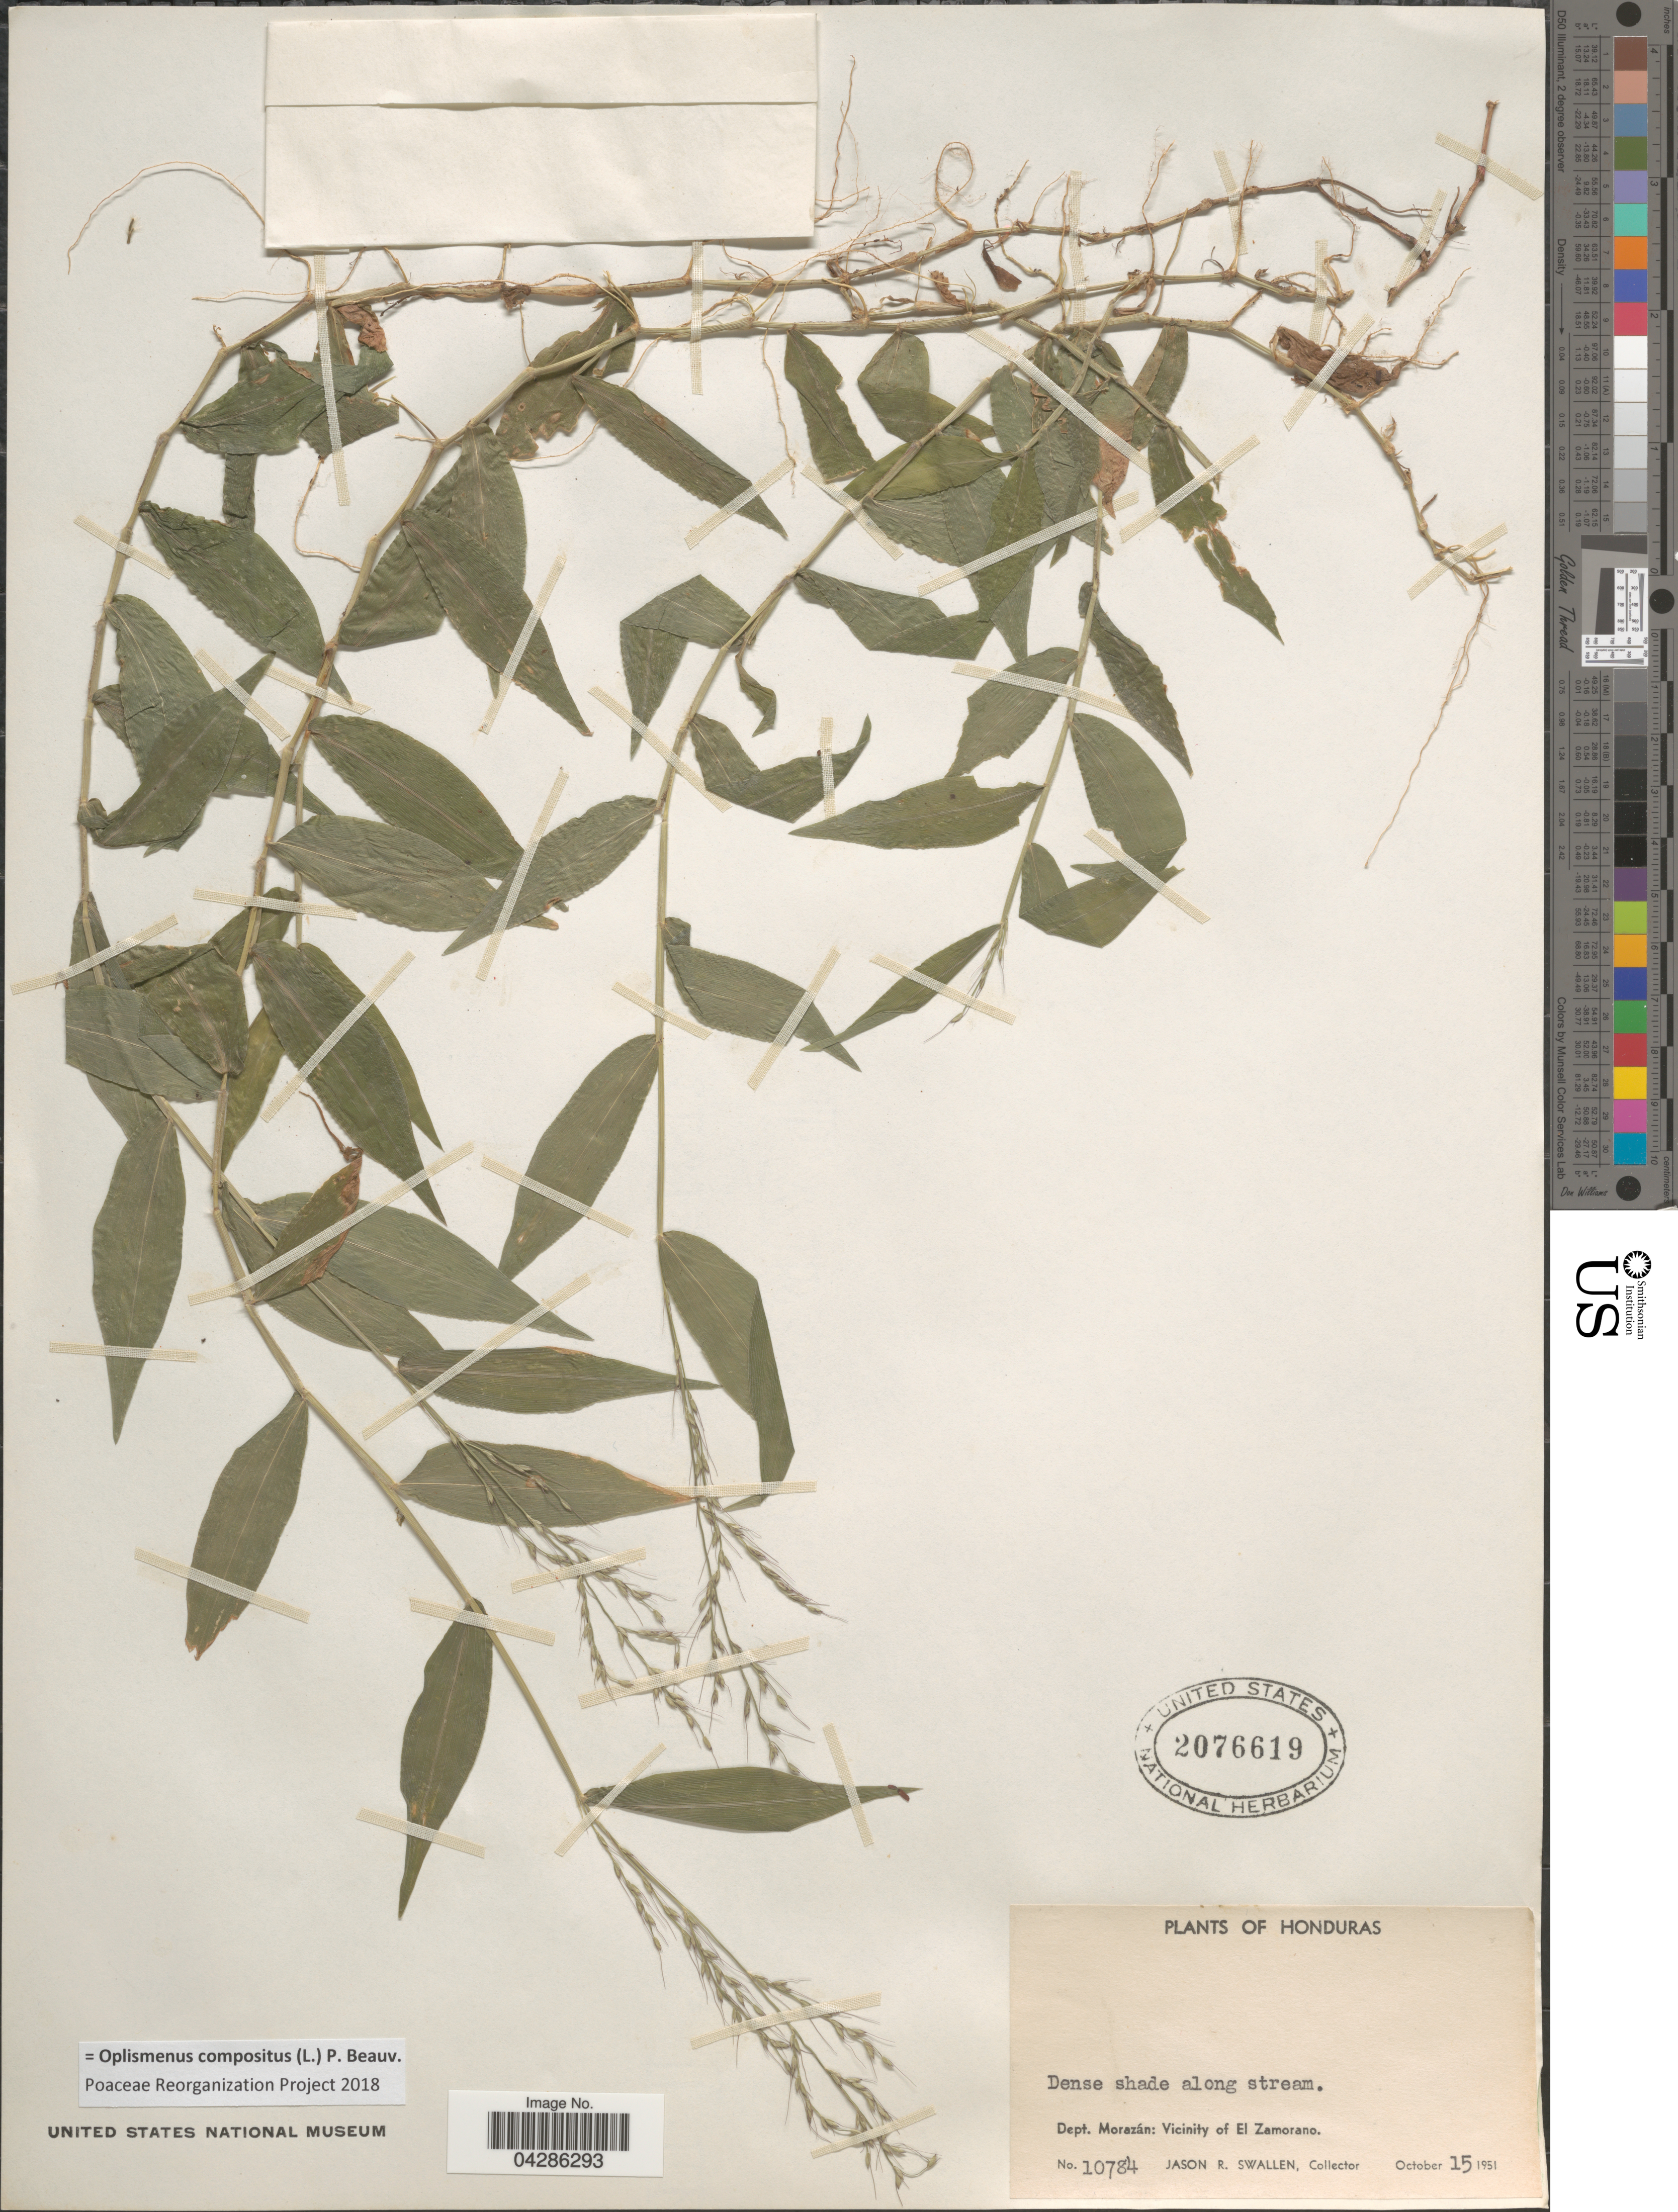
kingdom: Plantae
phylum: Tracheophyta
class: Liliopsida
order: Poales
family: Poaceae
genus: Oplismenus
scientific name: Oplismenus compositus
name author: (L.) P. Beauv.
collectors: J. R. Swallen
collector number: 10784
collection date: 1951-10-15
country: Honduras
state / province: Fco. Morazán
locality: Dense shade along stream. Dept. Morazán: Vicinity of El Zamorano.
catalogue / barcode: US 2076619